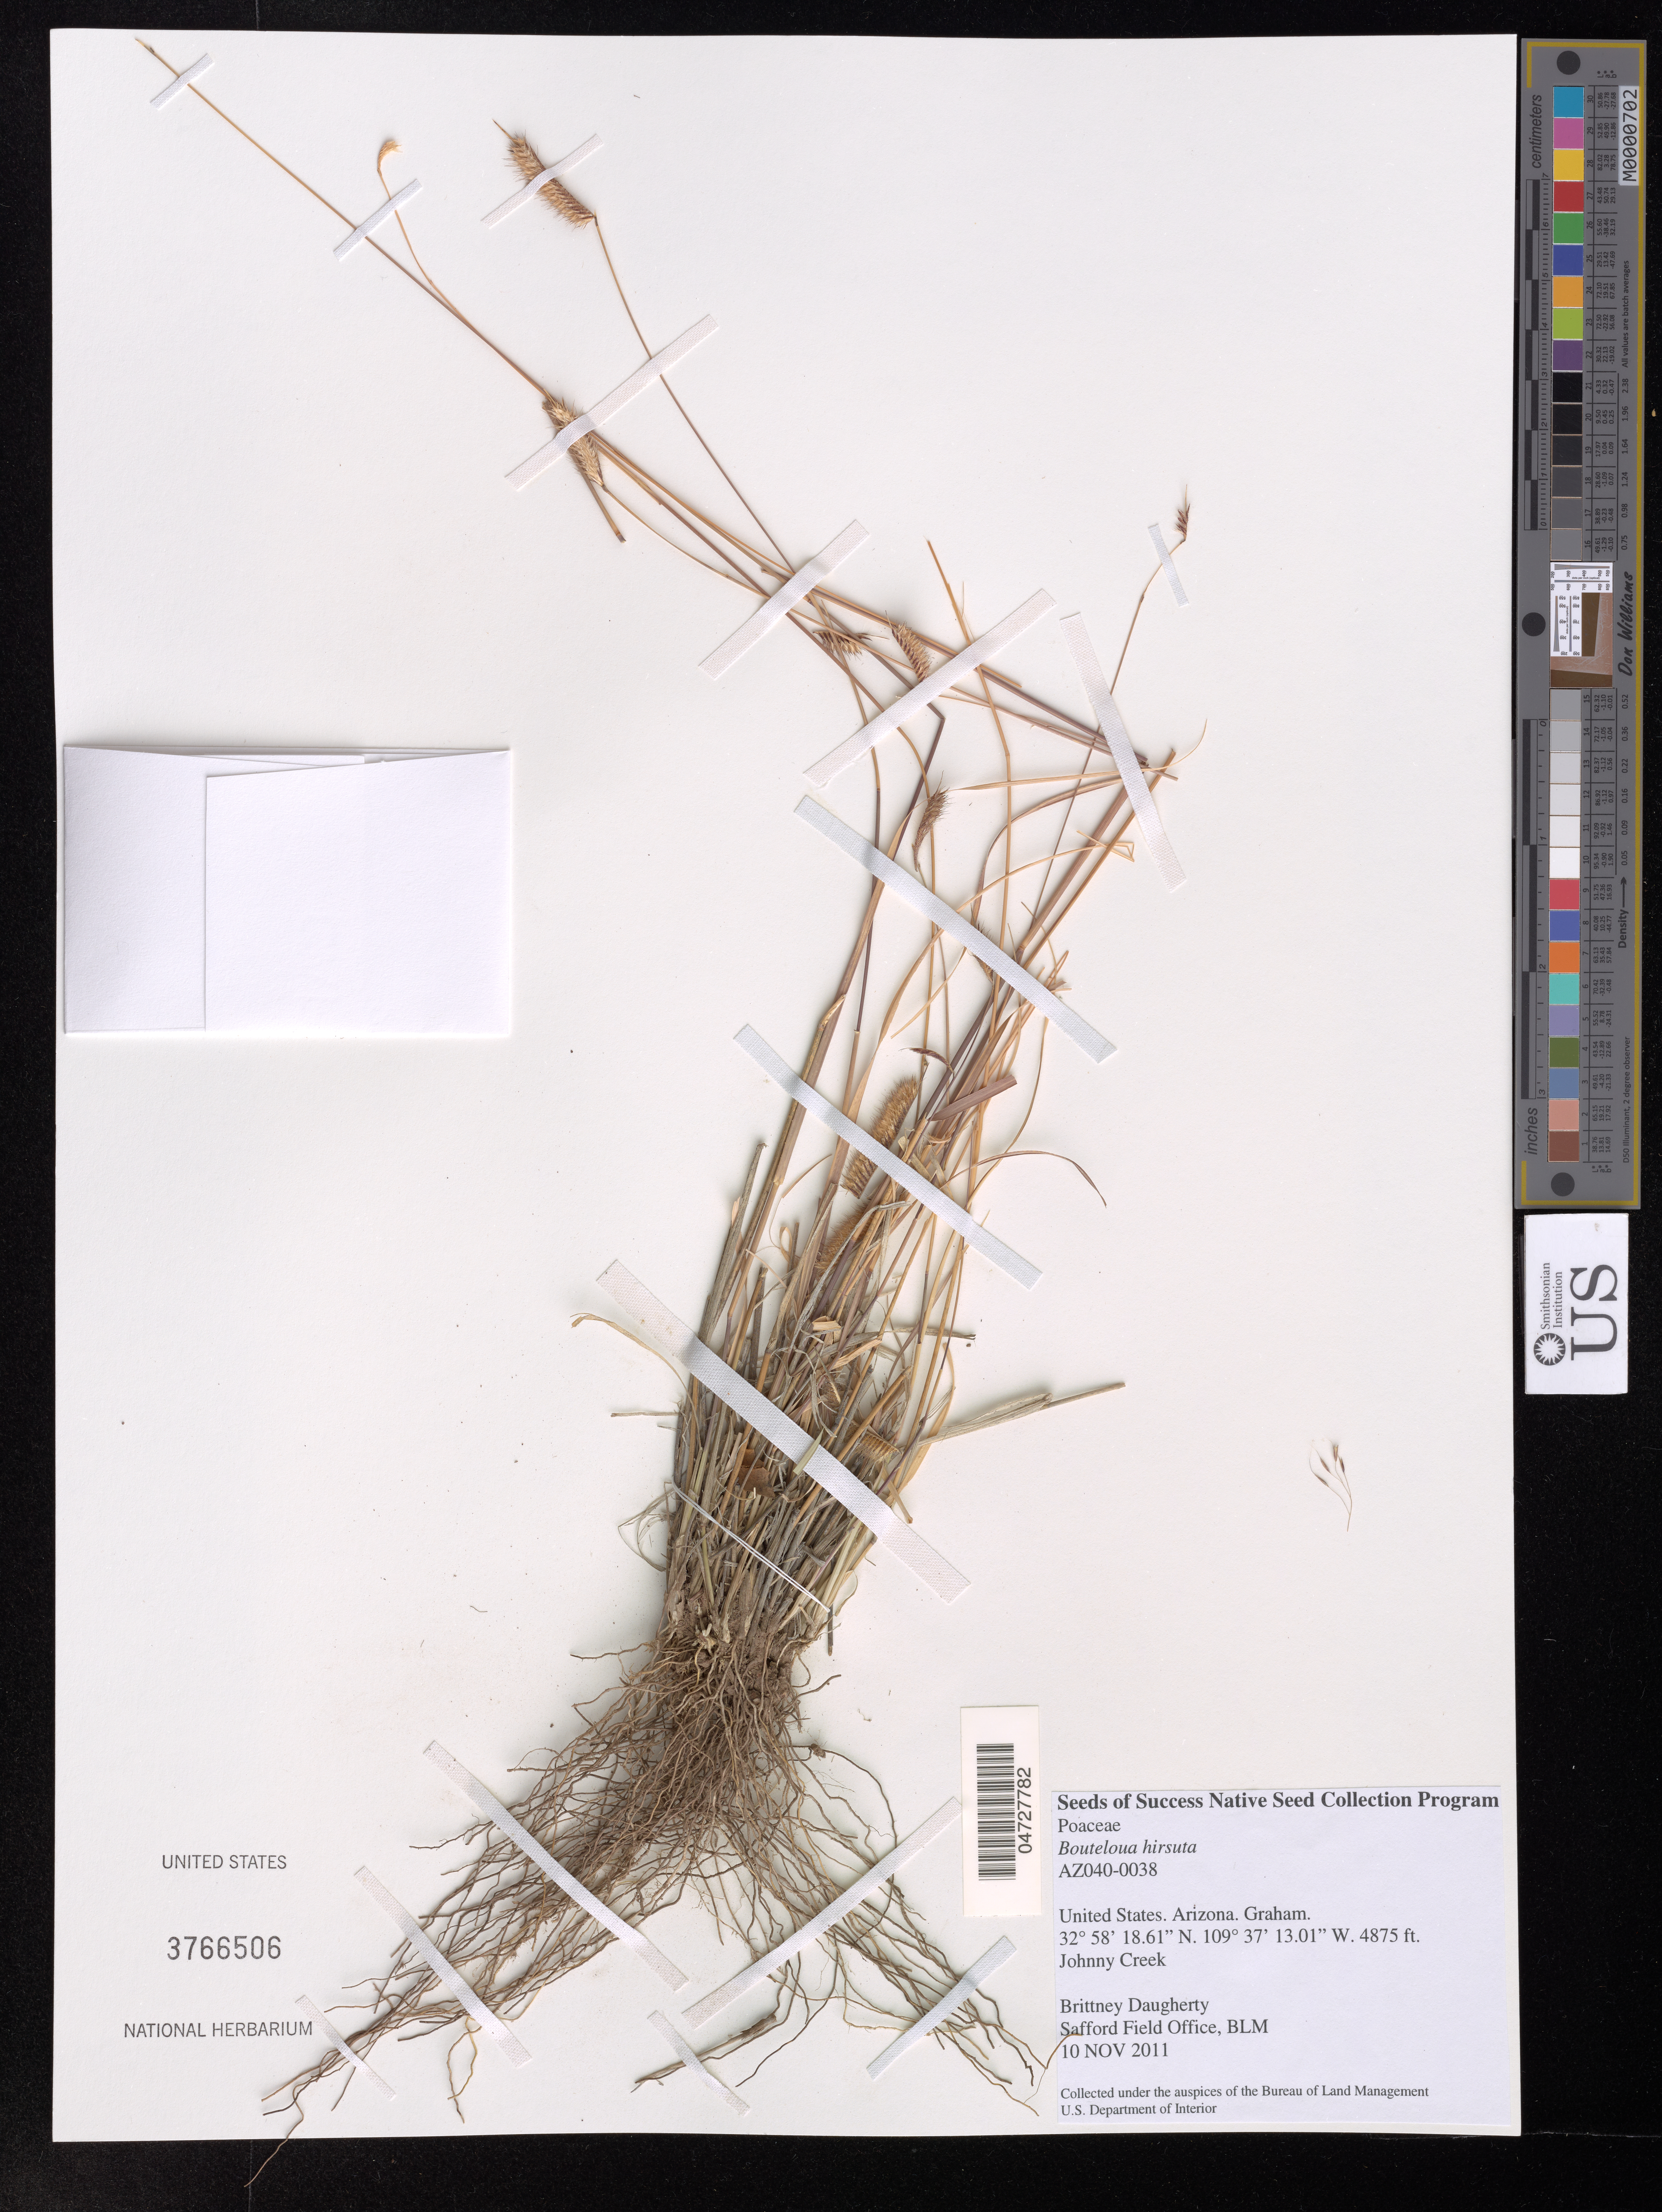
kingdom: Plantae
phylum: Tracheophyta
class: Liliopsida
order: Poales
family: Poaceae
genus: Bouteloua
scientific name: Bouteloua hirsuta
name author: Lag.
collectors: B. Daugherty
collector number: AZ040-0038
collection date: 2011-11-10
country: United States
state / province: Arizona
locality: Graham. Johnny Creek.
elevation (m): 1486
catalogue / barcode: US 3766506